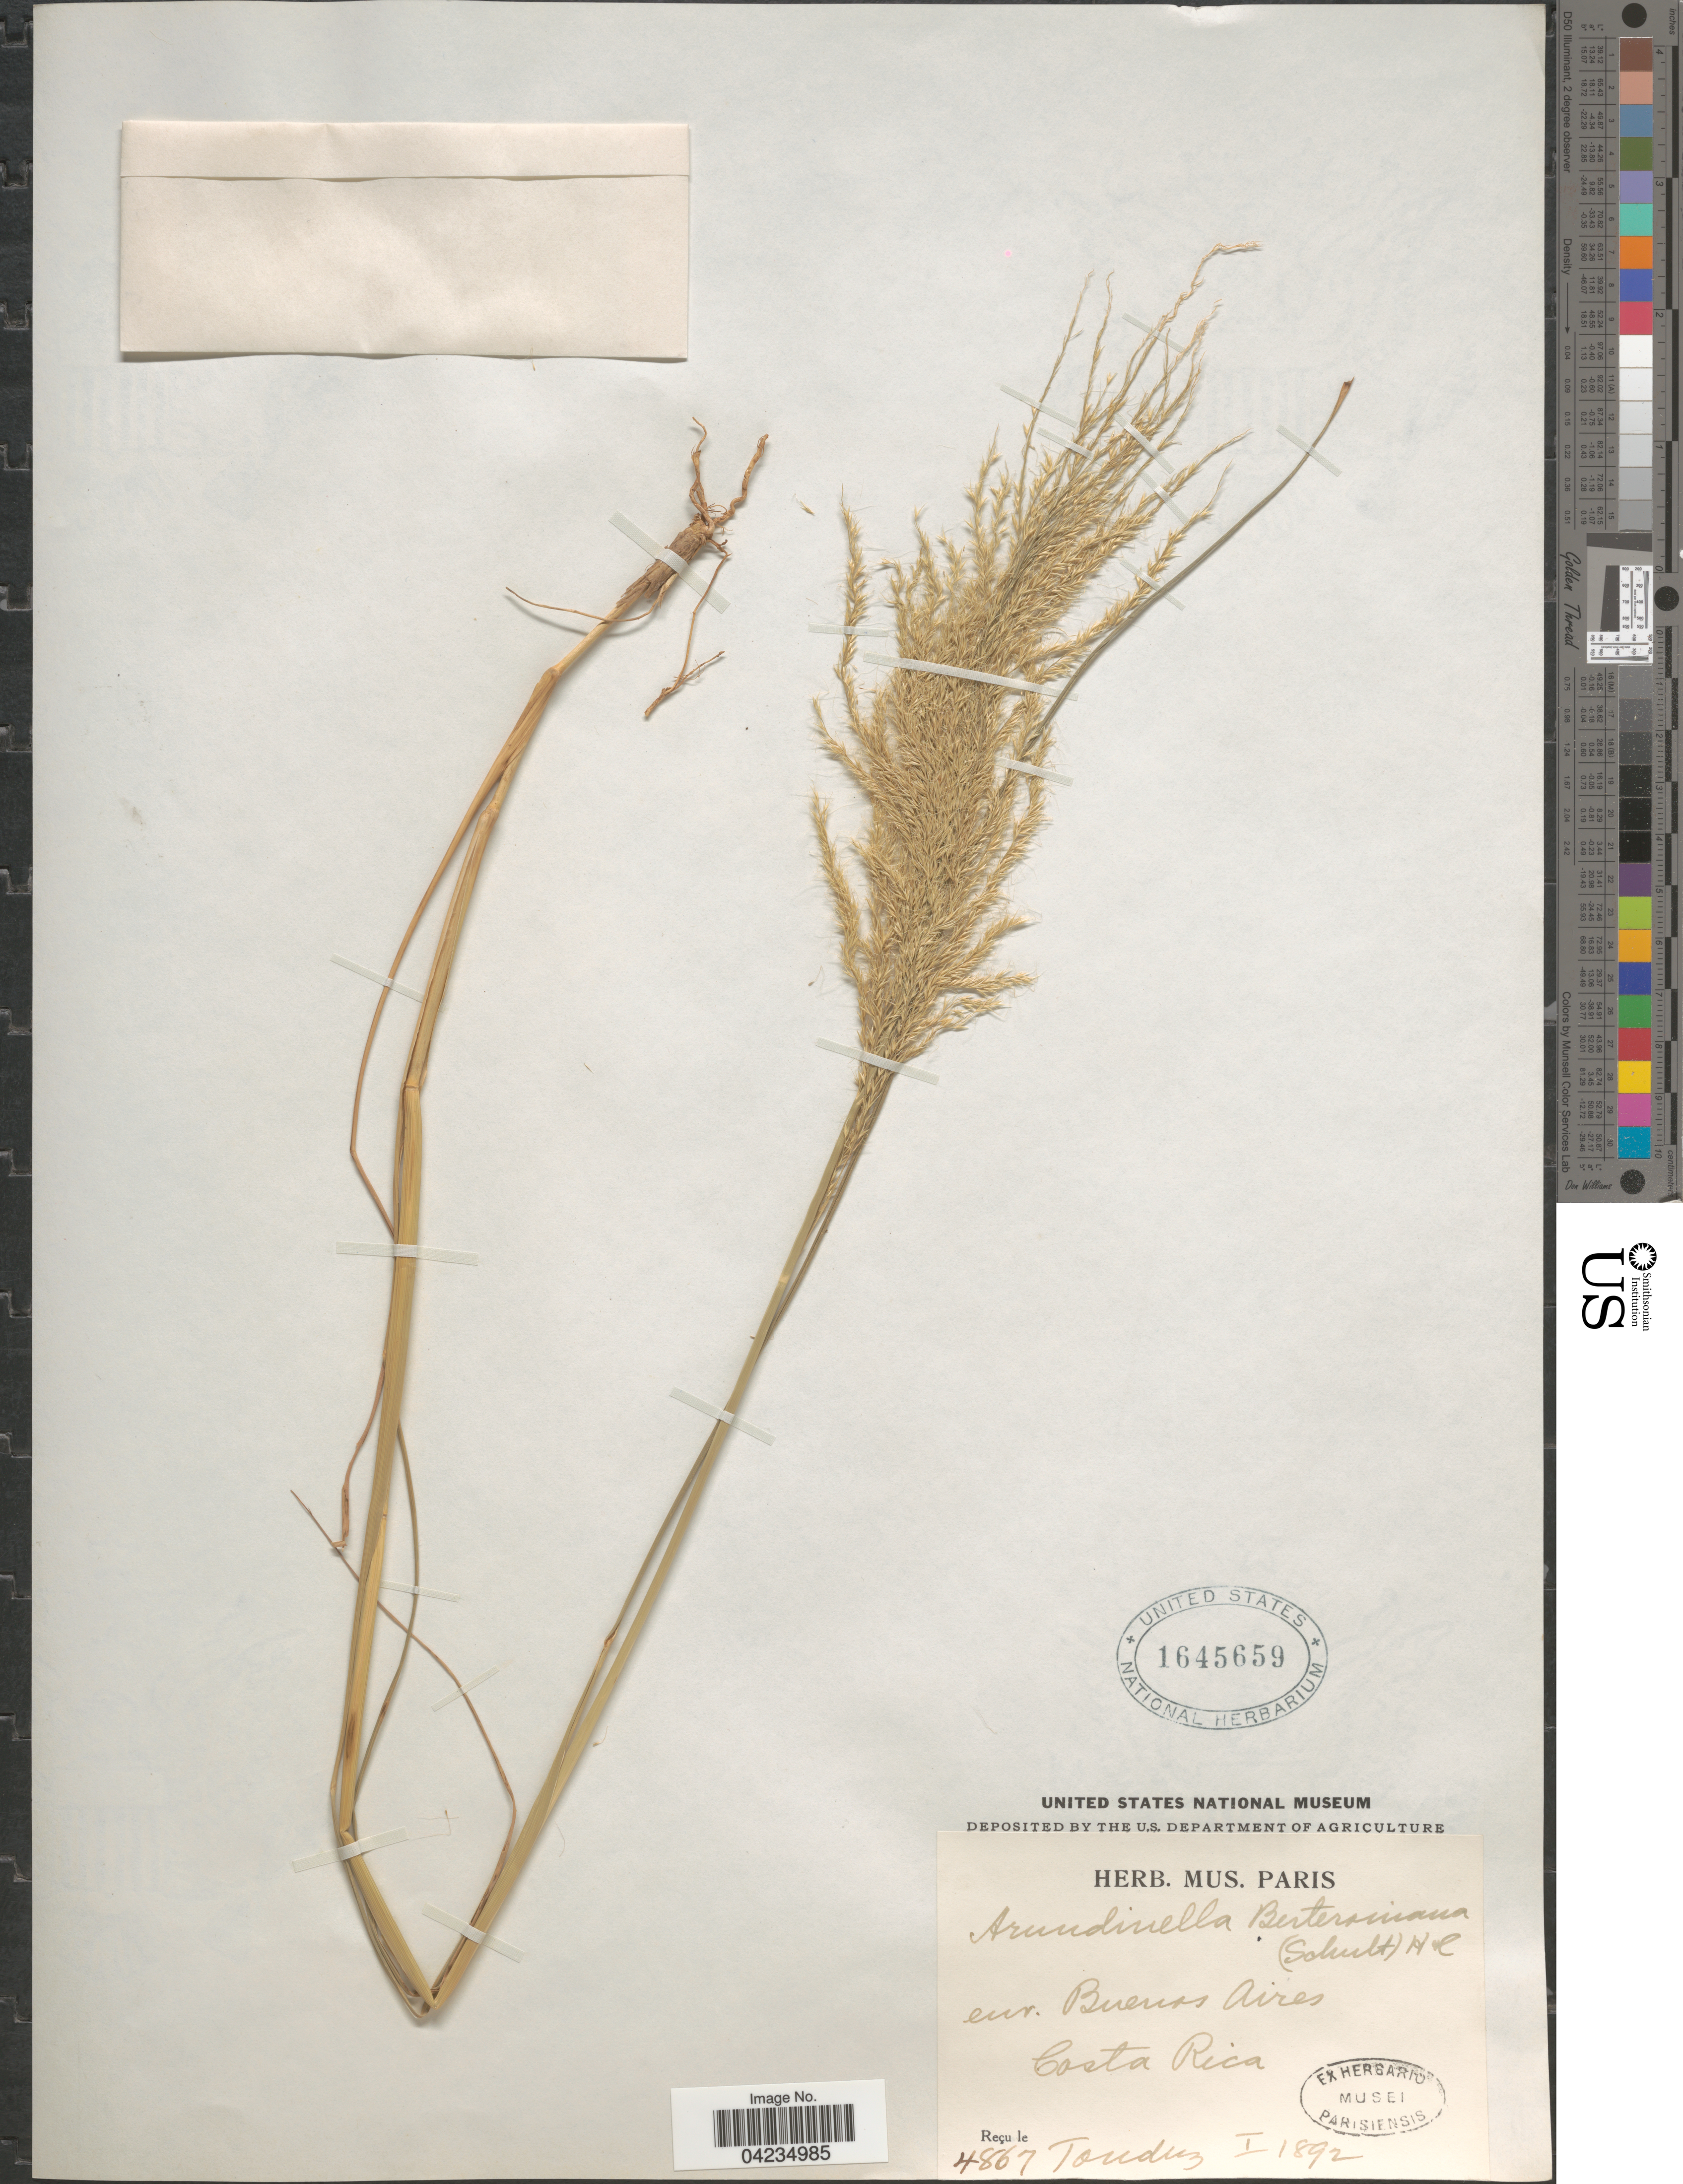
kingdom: Plantae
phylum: Tracheophyta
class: Liliopsida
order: Poales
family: Poaceae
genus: Arundinella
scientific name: Arundinella berteroniana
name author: (Schult.) Hitchc. & Chase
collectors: Tonduz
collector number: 4867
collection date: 1892-01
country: Costa Rica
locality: Env. Buenos Aires.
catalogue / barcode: US 1645659